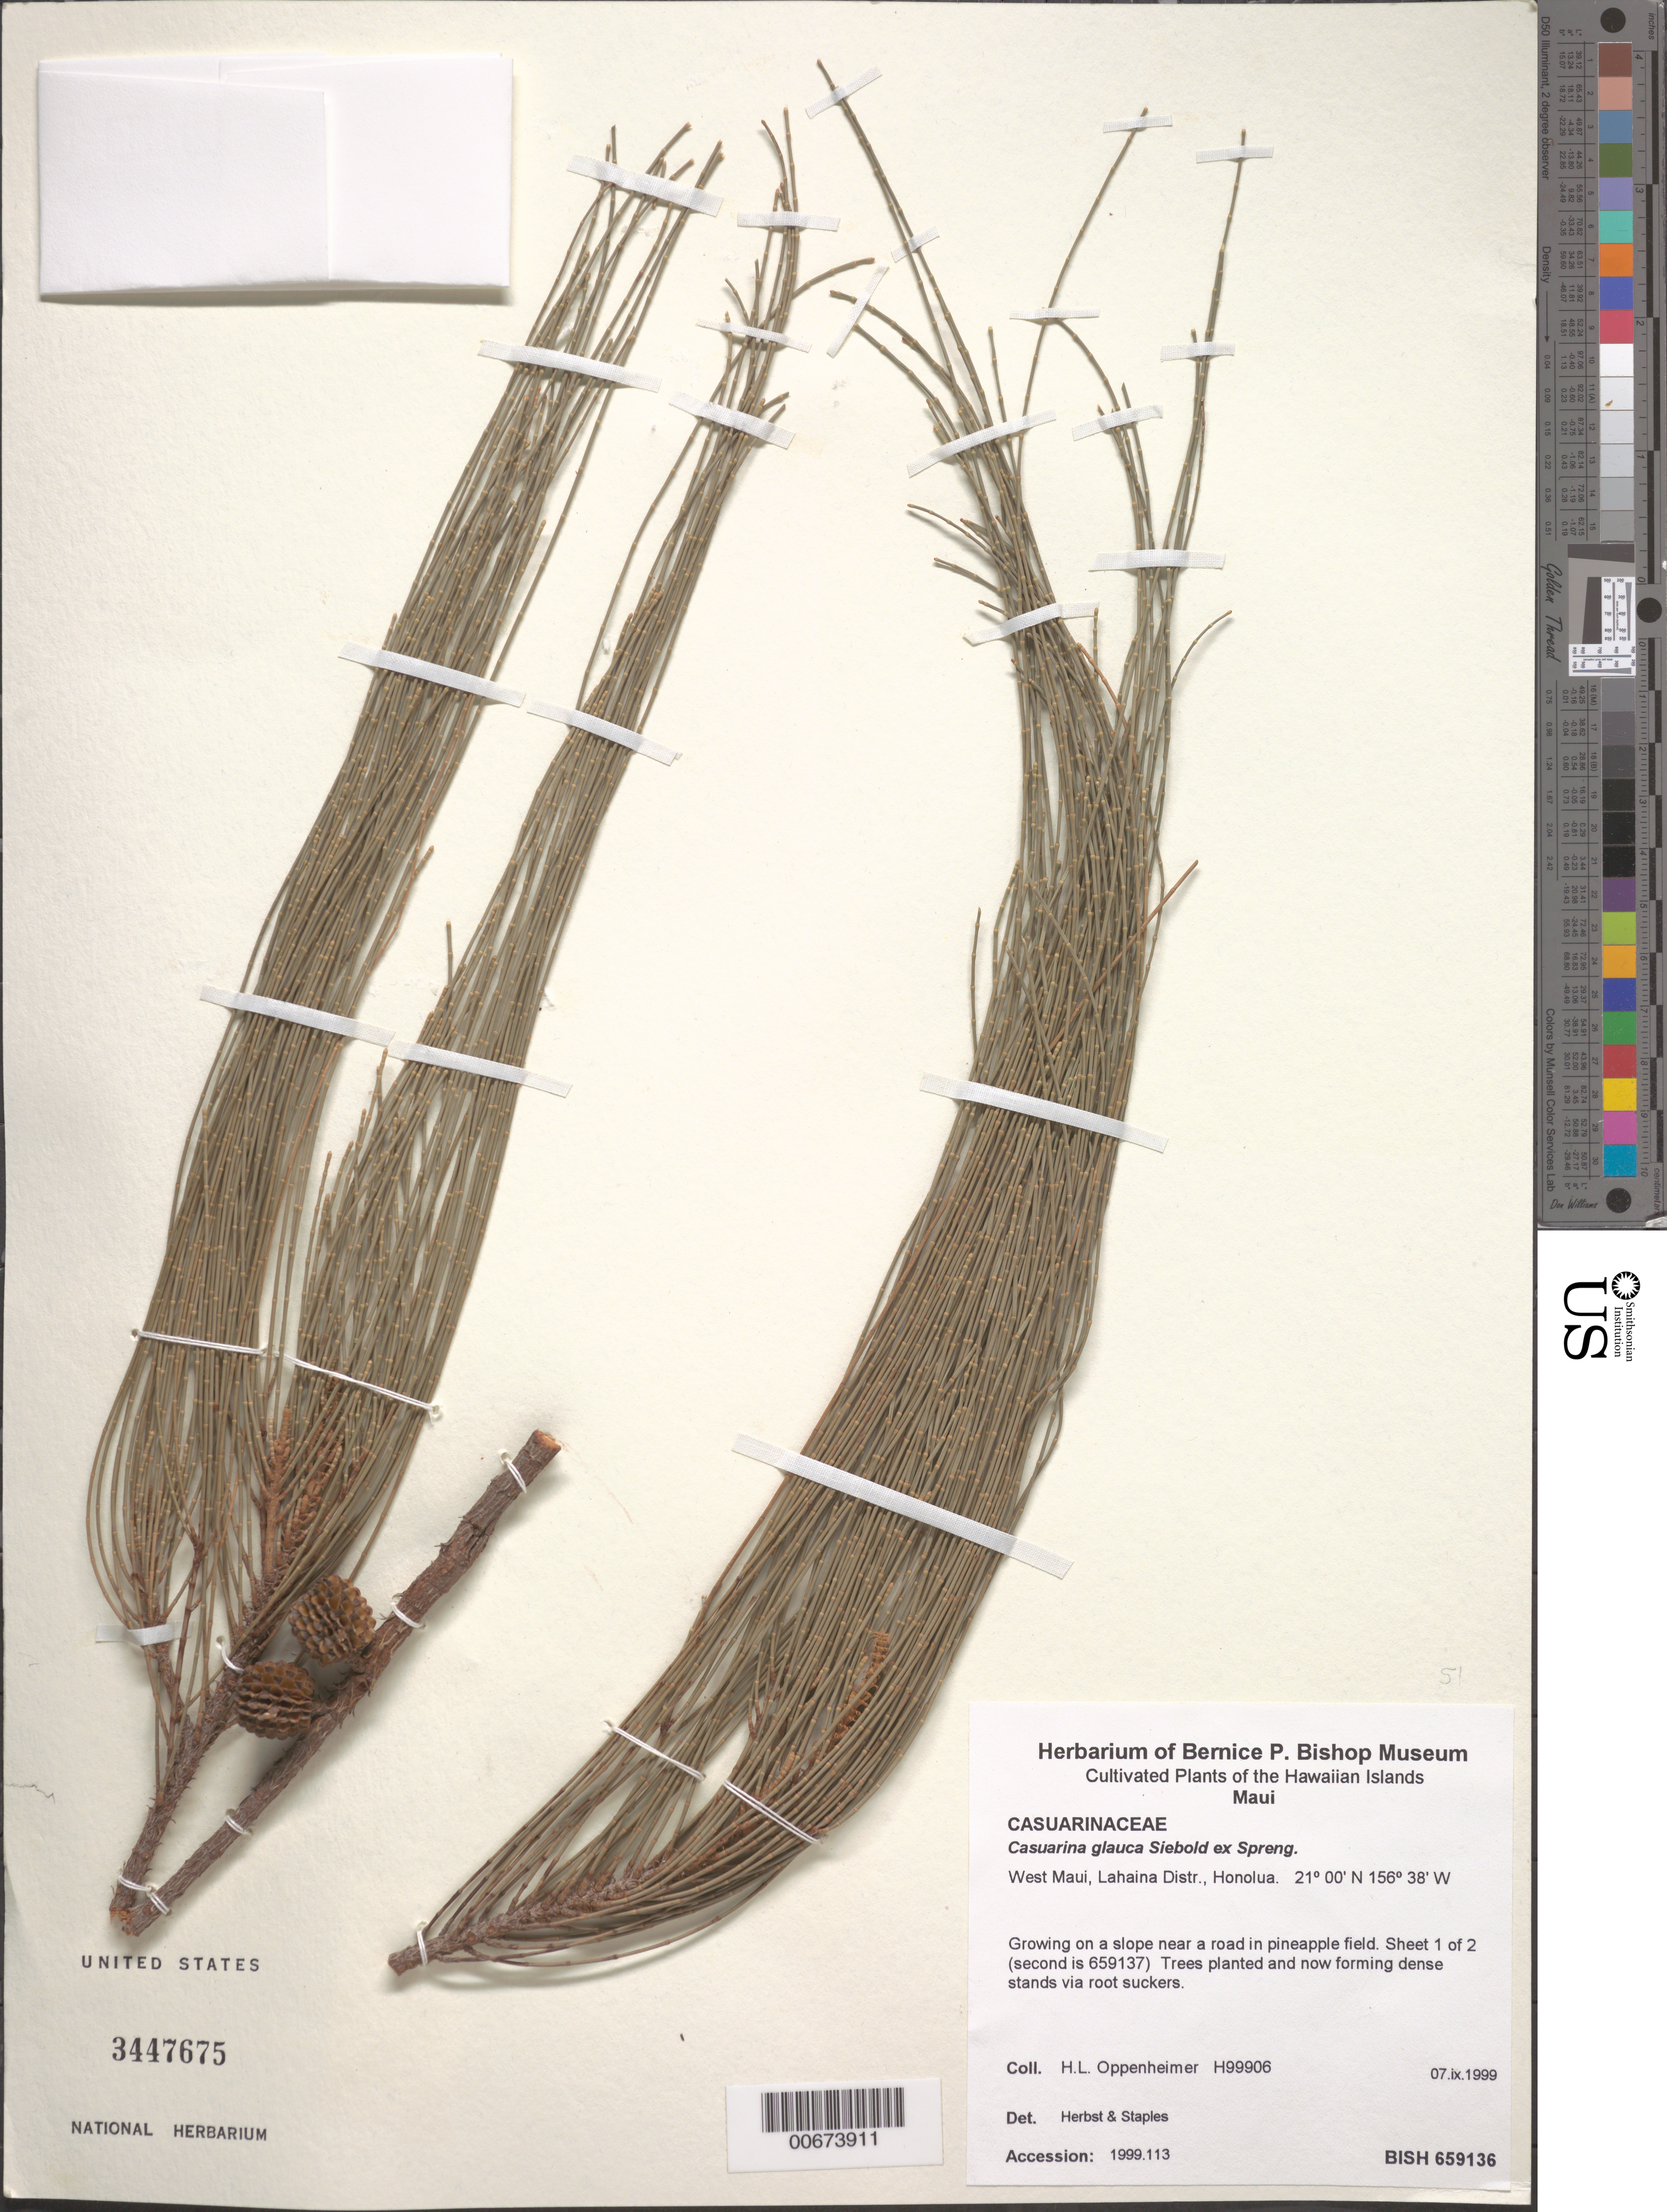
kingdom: Plantae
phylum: Tracheophyta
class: Magnoliopsida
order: Fagales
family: Casuarinaceae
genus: Casuarina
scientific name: Casuarina glauca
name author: Sieber ex Spreng.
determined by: Staples, G. W.; Herbst, D. R.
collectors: H. L. Oppenheimer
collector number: H99906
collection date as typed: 7 Sep 1999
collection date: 1999-09-07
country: United States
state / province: Hawaii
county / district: Maui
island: Maui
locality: West Maui, Lahaina Distr., Honolua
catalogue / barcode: US 3447675